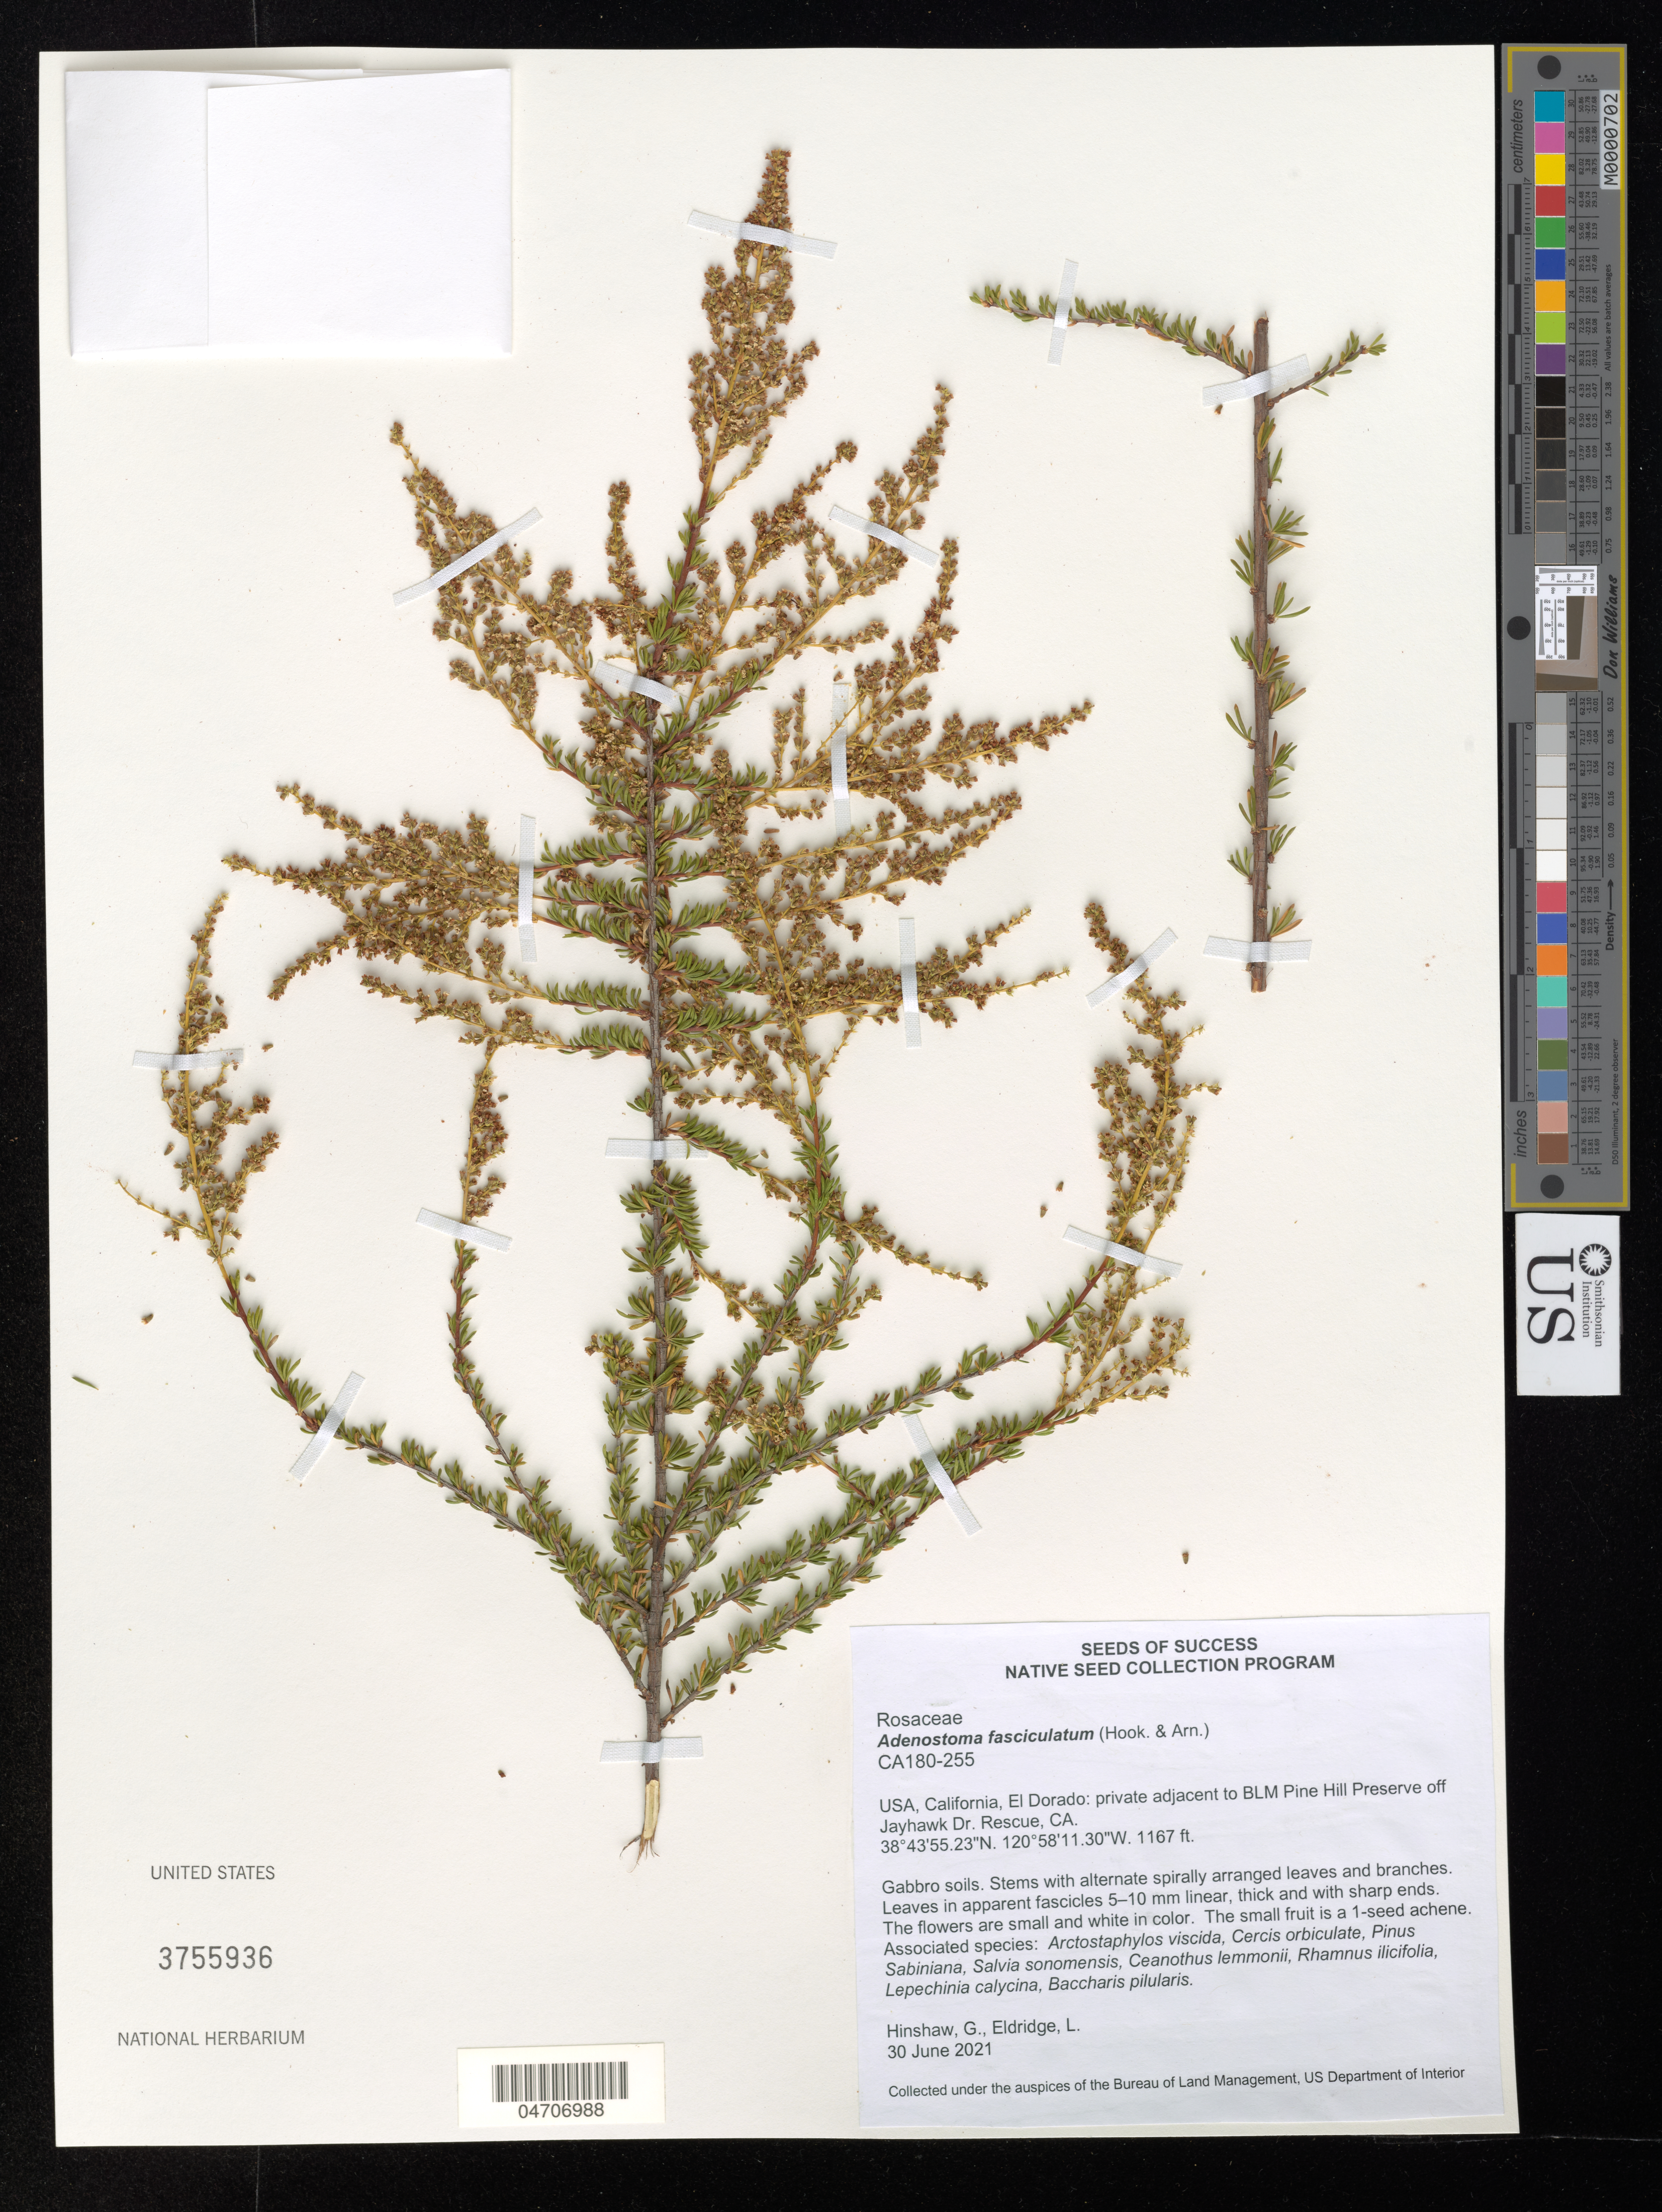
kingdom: Plantae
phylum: Tracheophyta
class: Magnoliopsida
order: Rosales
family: Rosaceae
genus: Adenostoma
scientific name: Adenostoma fasciculatum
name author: Hook. & Arn.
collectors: G. Hinshaw & D. A'lessandro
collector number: CA180-255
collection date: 2021-06-30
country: United States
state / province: California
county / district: El Dorado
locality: El Dorado: private adjacent to BLM Pine Hill Preserve off Jayhawk Dr. Rescue, CA.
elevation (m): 356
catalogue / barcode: US 3755936